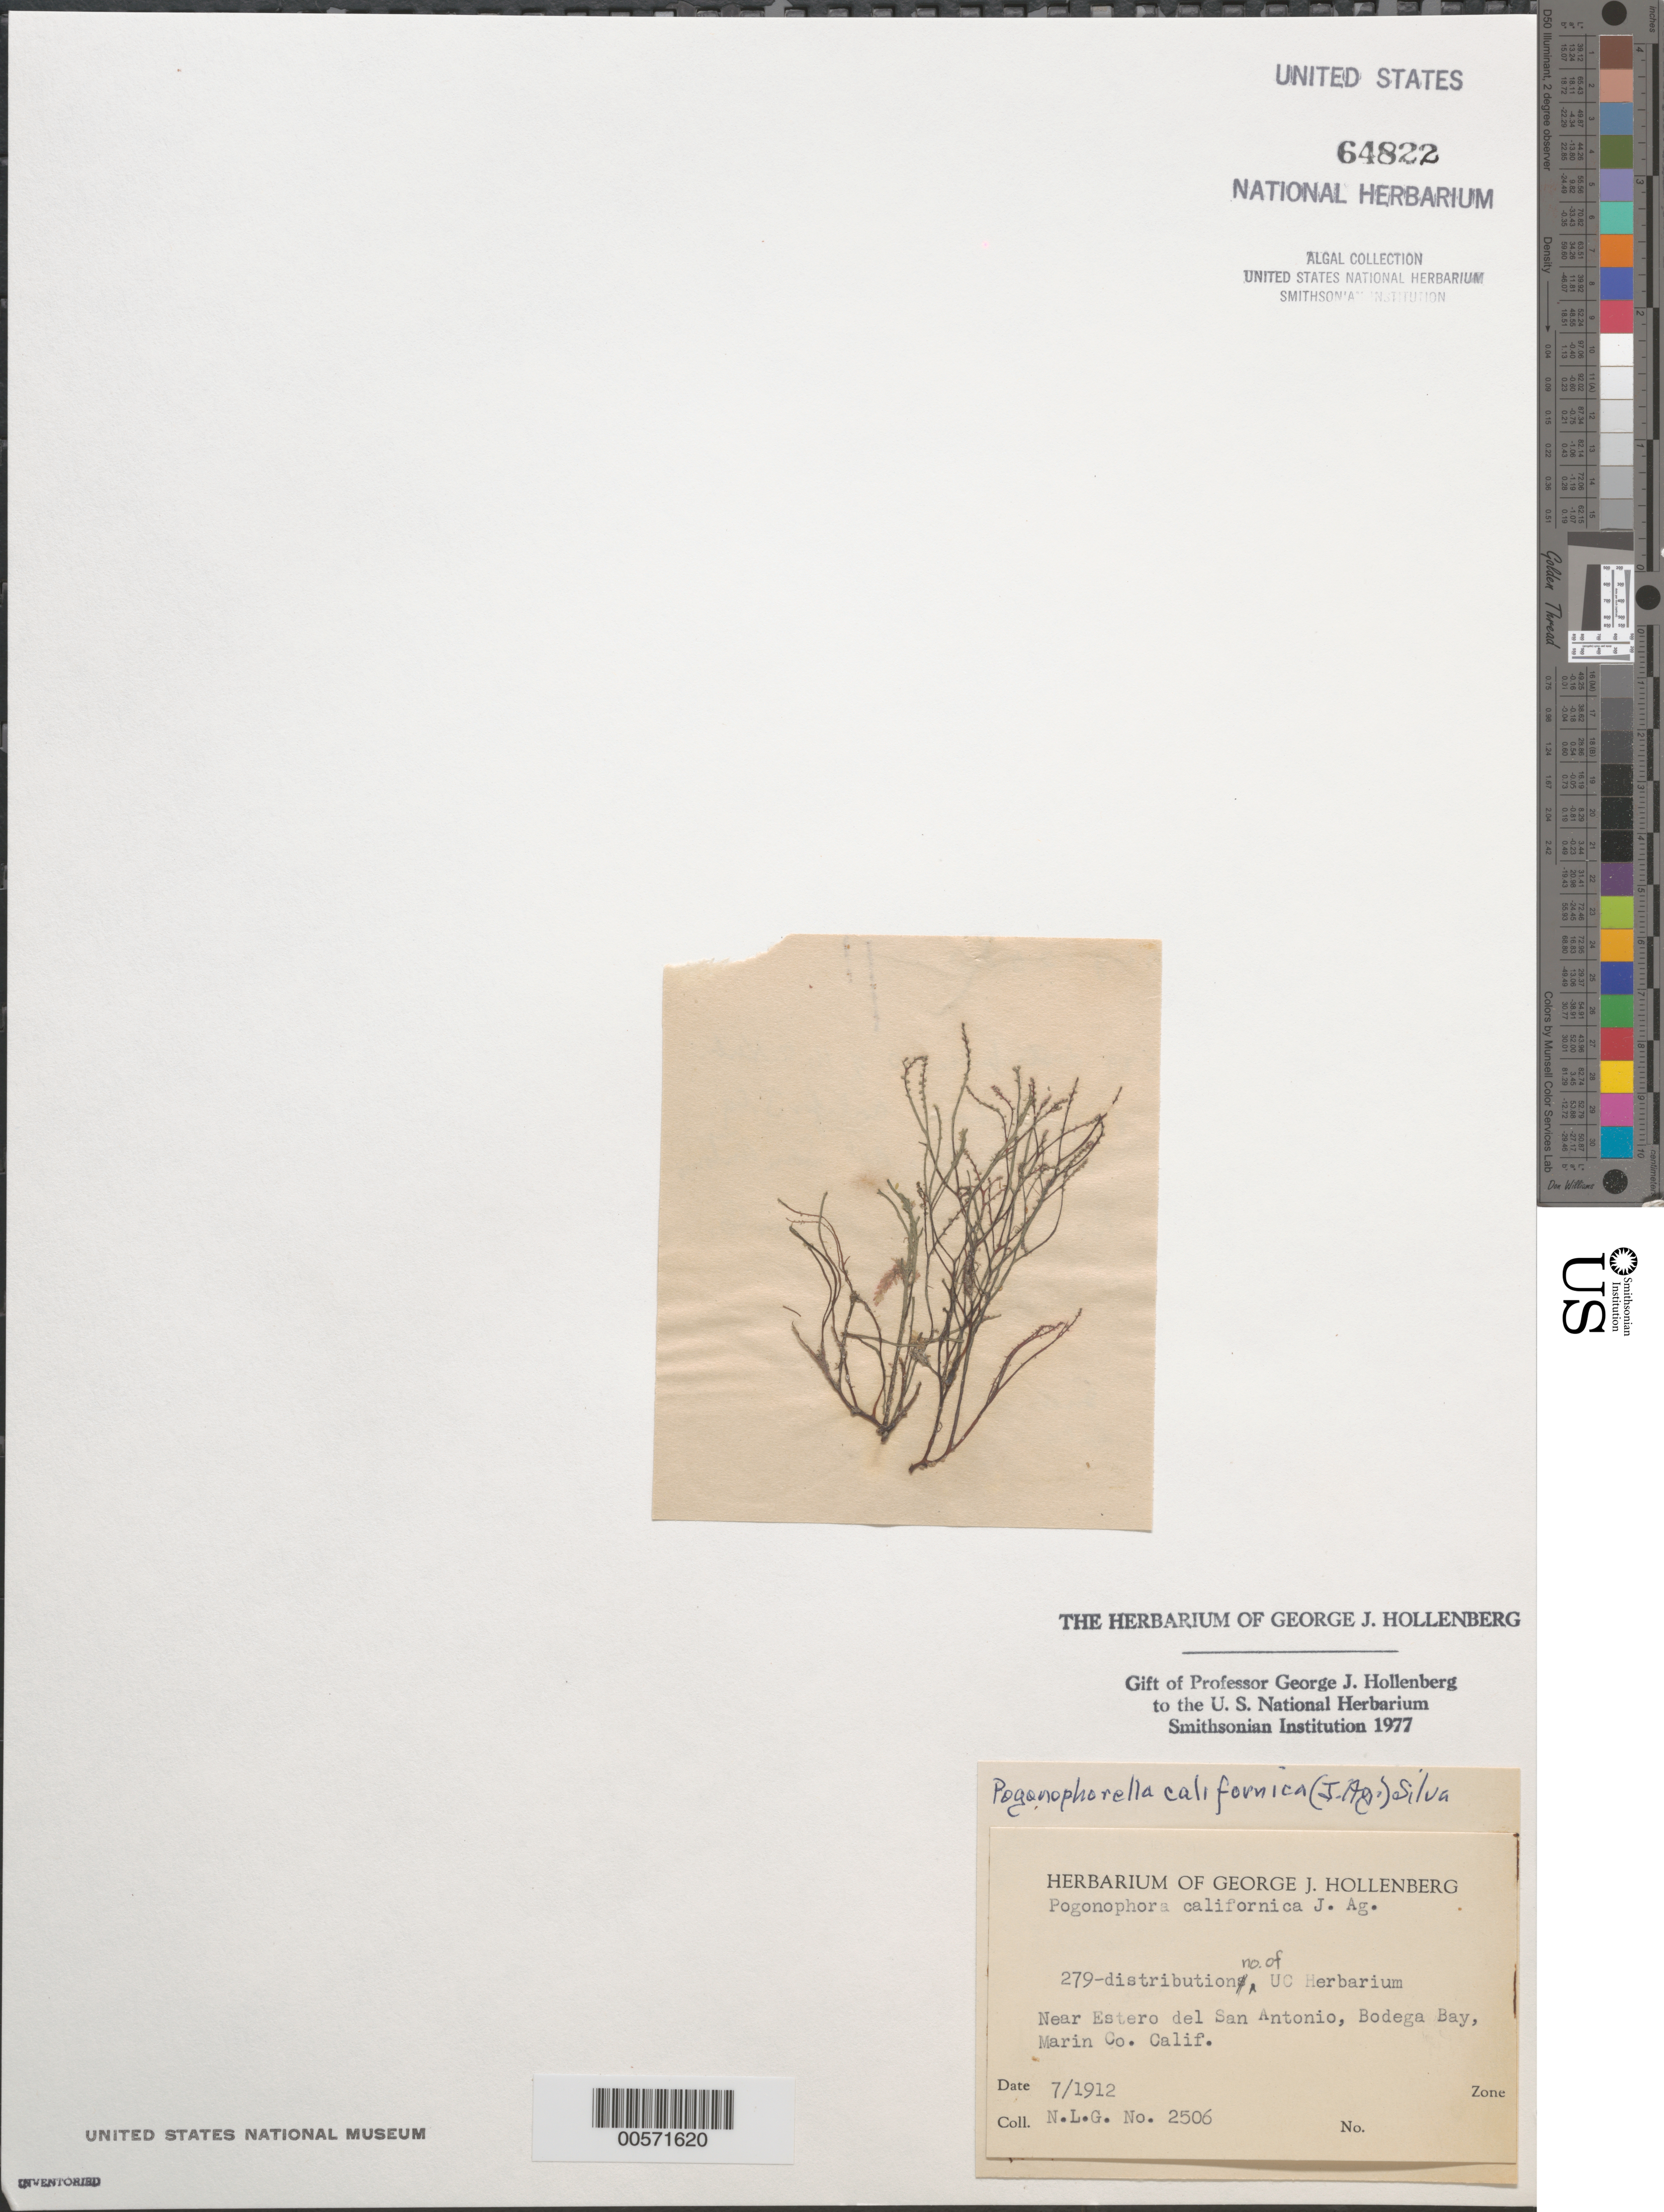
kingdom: Plantae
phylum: Rhodophyta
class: Florideophyceae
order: Ceramiales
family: Dasyaceae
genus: Dasya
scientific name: Dasya binghamiae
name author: A.J.K. Millar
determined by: Algae name updating Project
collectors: N. Gardner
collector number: NLG 2506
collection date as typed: Jul 1912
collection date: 1912-07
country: United States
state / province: California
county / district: Marin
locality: Bodega Bay, near Estero del San Antonio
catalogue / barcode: US 64822